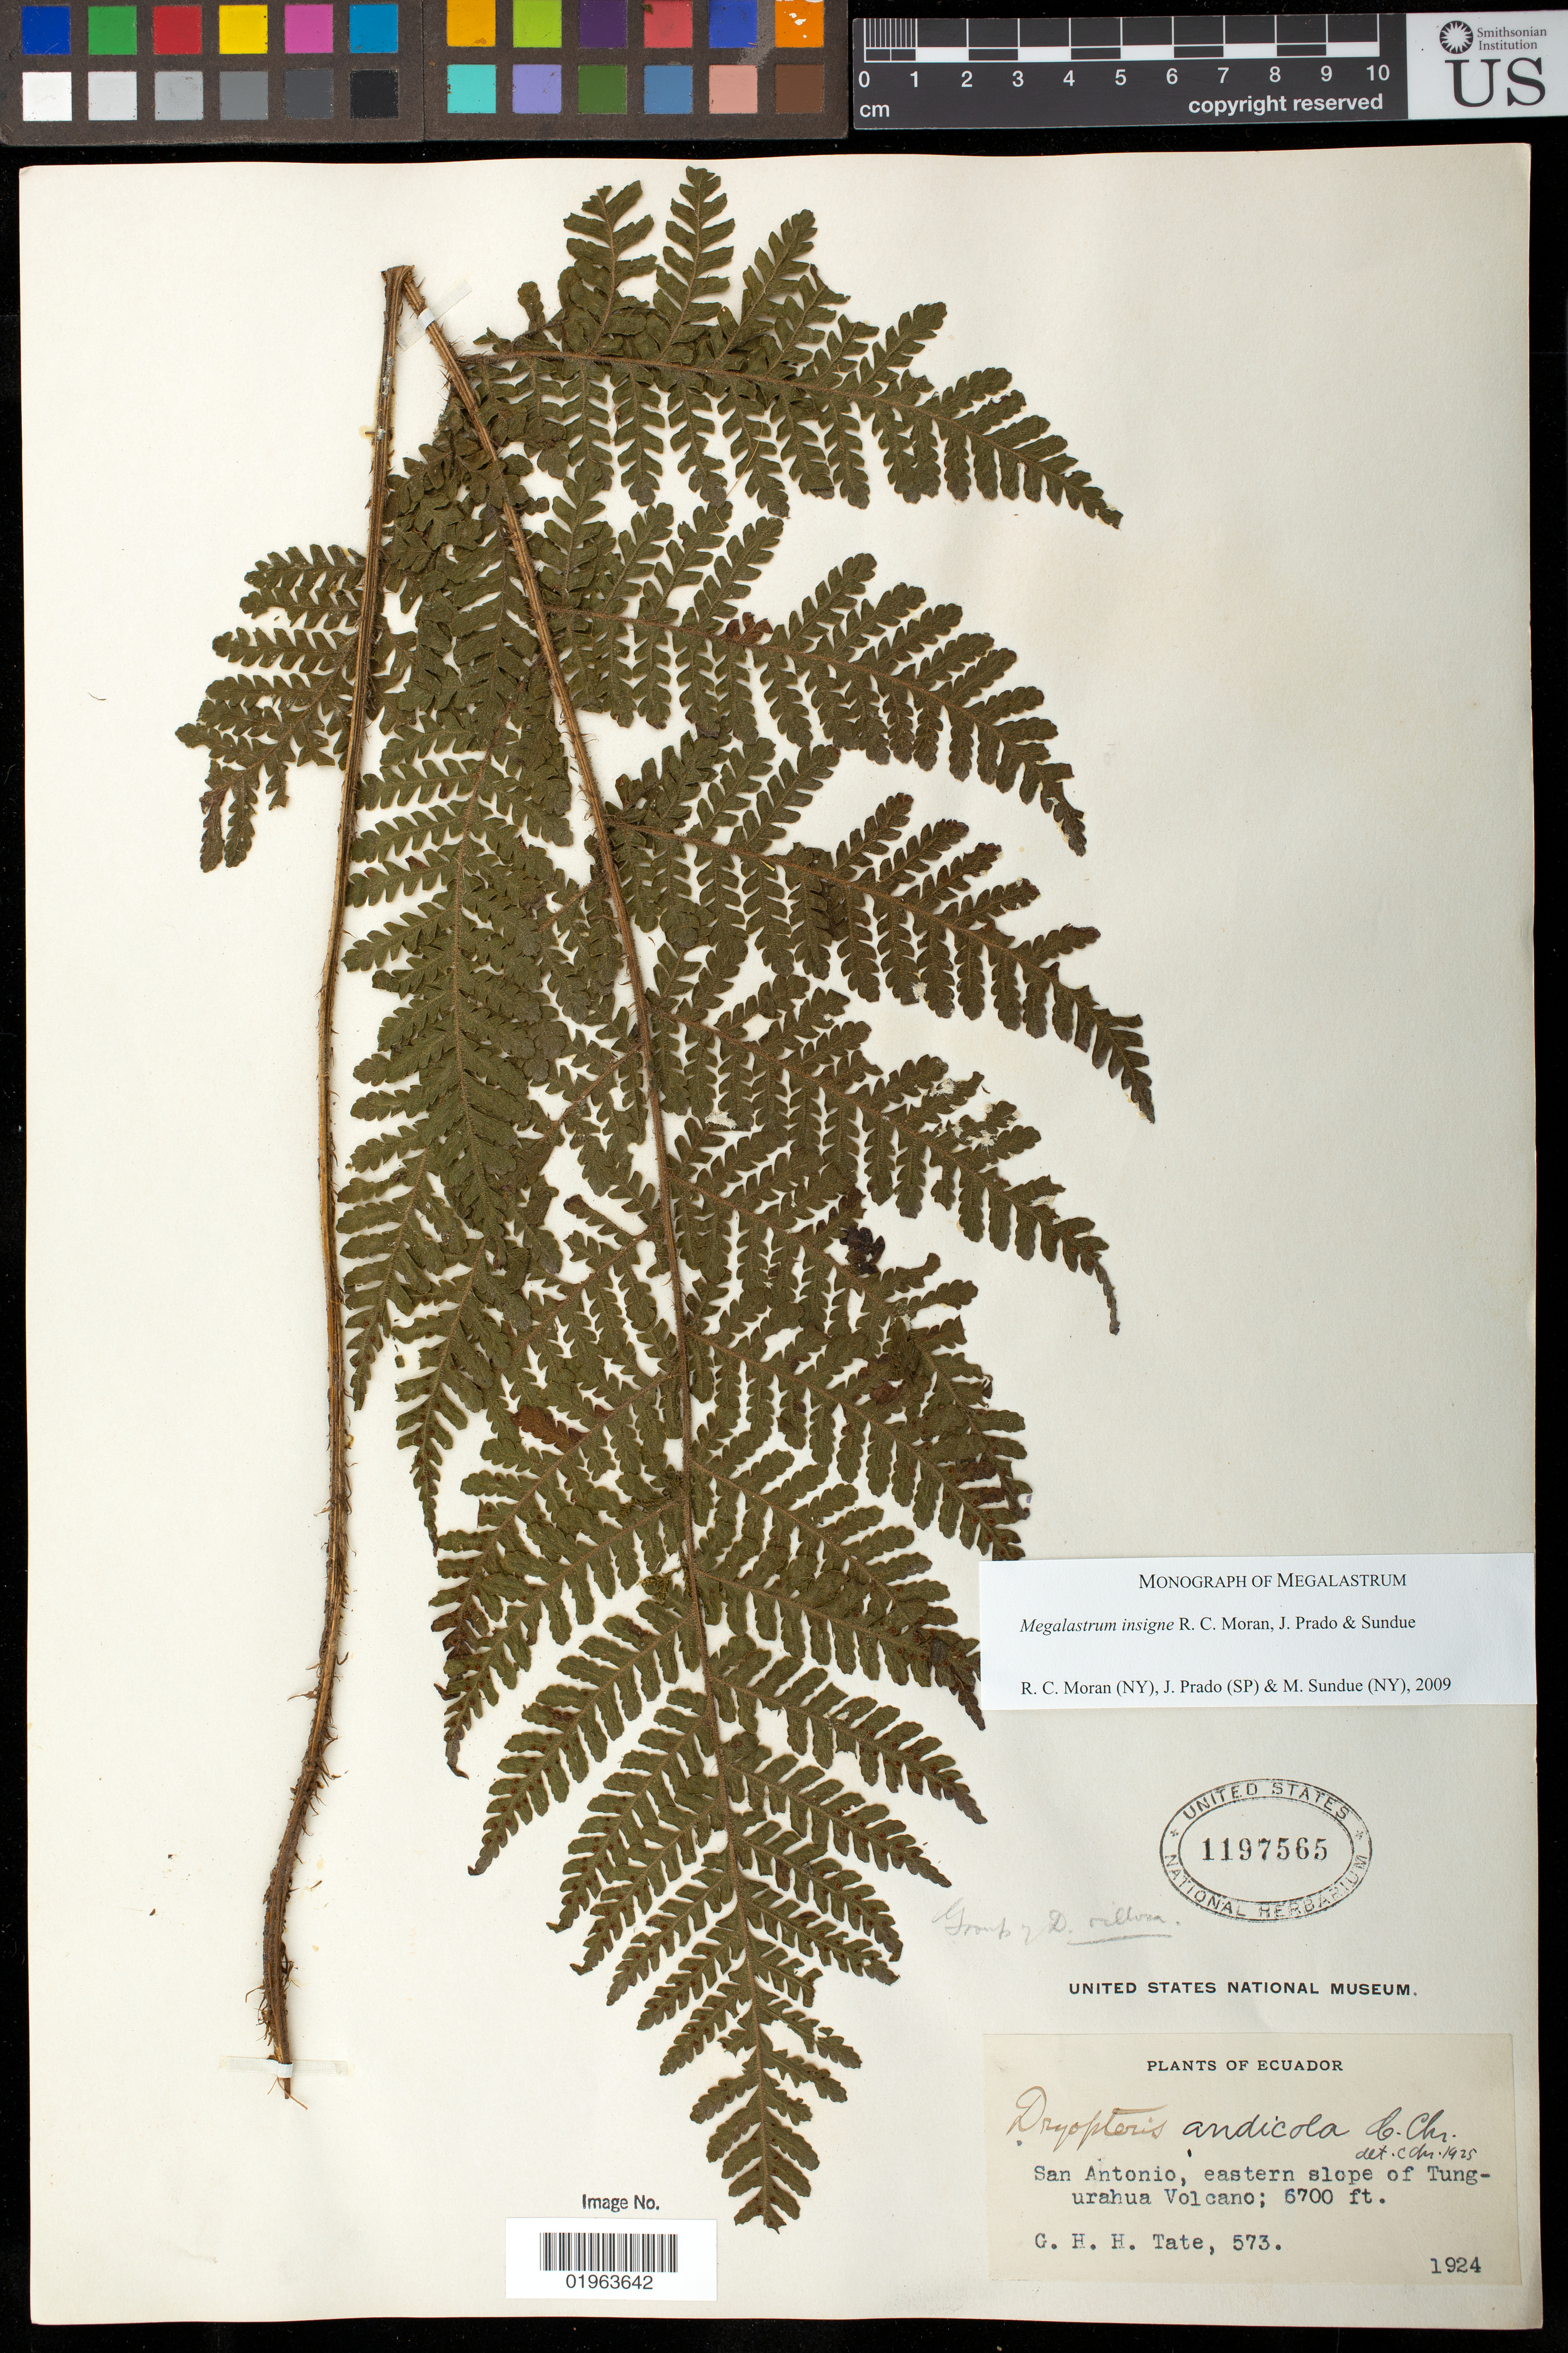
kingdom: Plantae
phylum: Tracheophyta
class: Polypodiopsida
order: Polypodiales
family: Dryopteridaceae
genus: Megalastrum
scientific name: Megalastrum insigne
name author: R.C. Moran et al.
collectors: G. H. H.Tate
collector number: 573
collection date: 1924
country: Ecuador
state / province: Tungurahua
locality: E slope of Tungurahua Volcano, San Antonio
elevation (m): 1737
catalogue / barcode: US 1197565